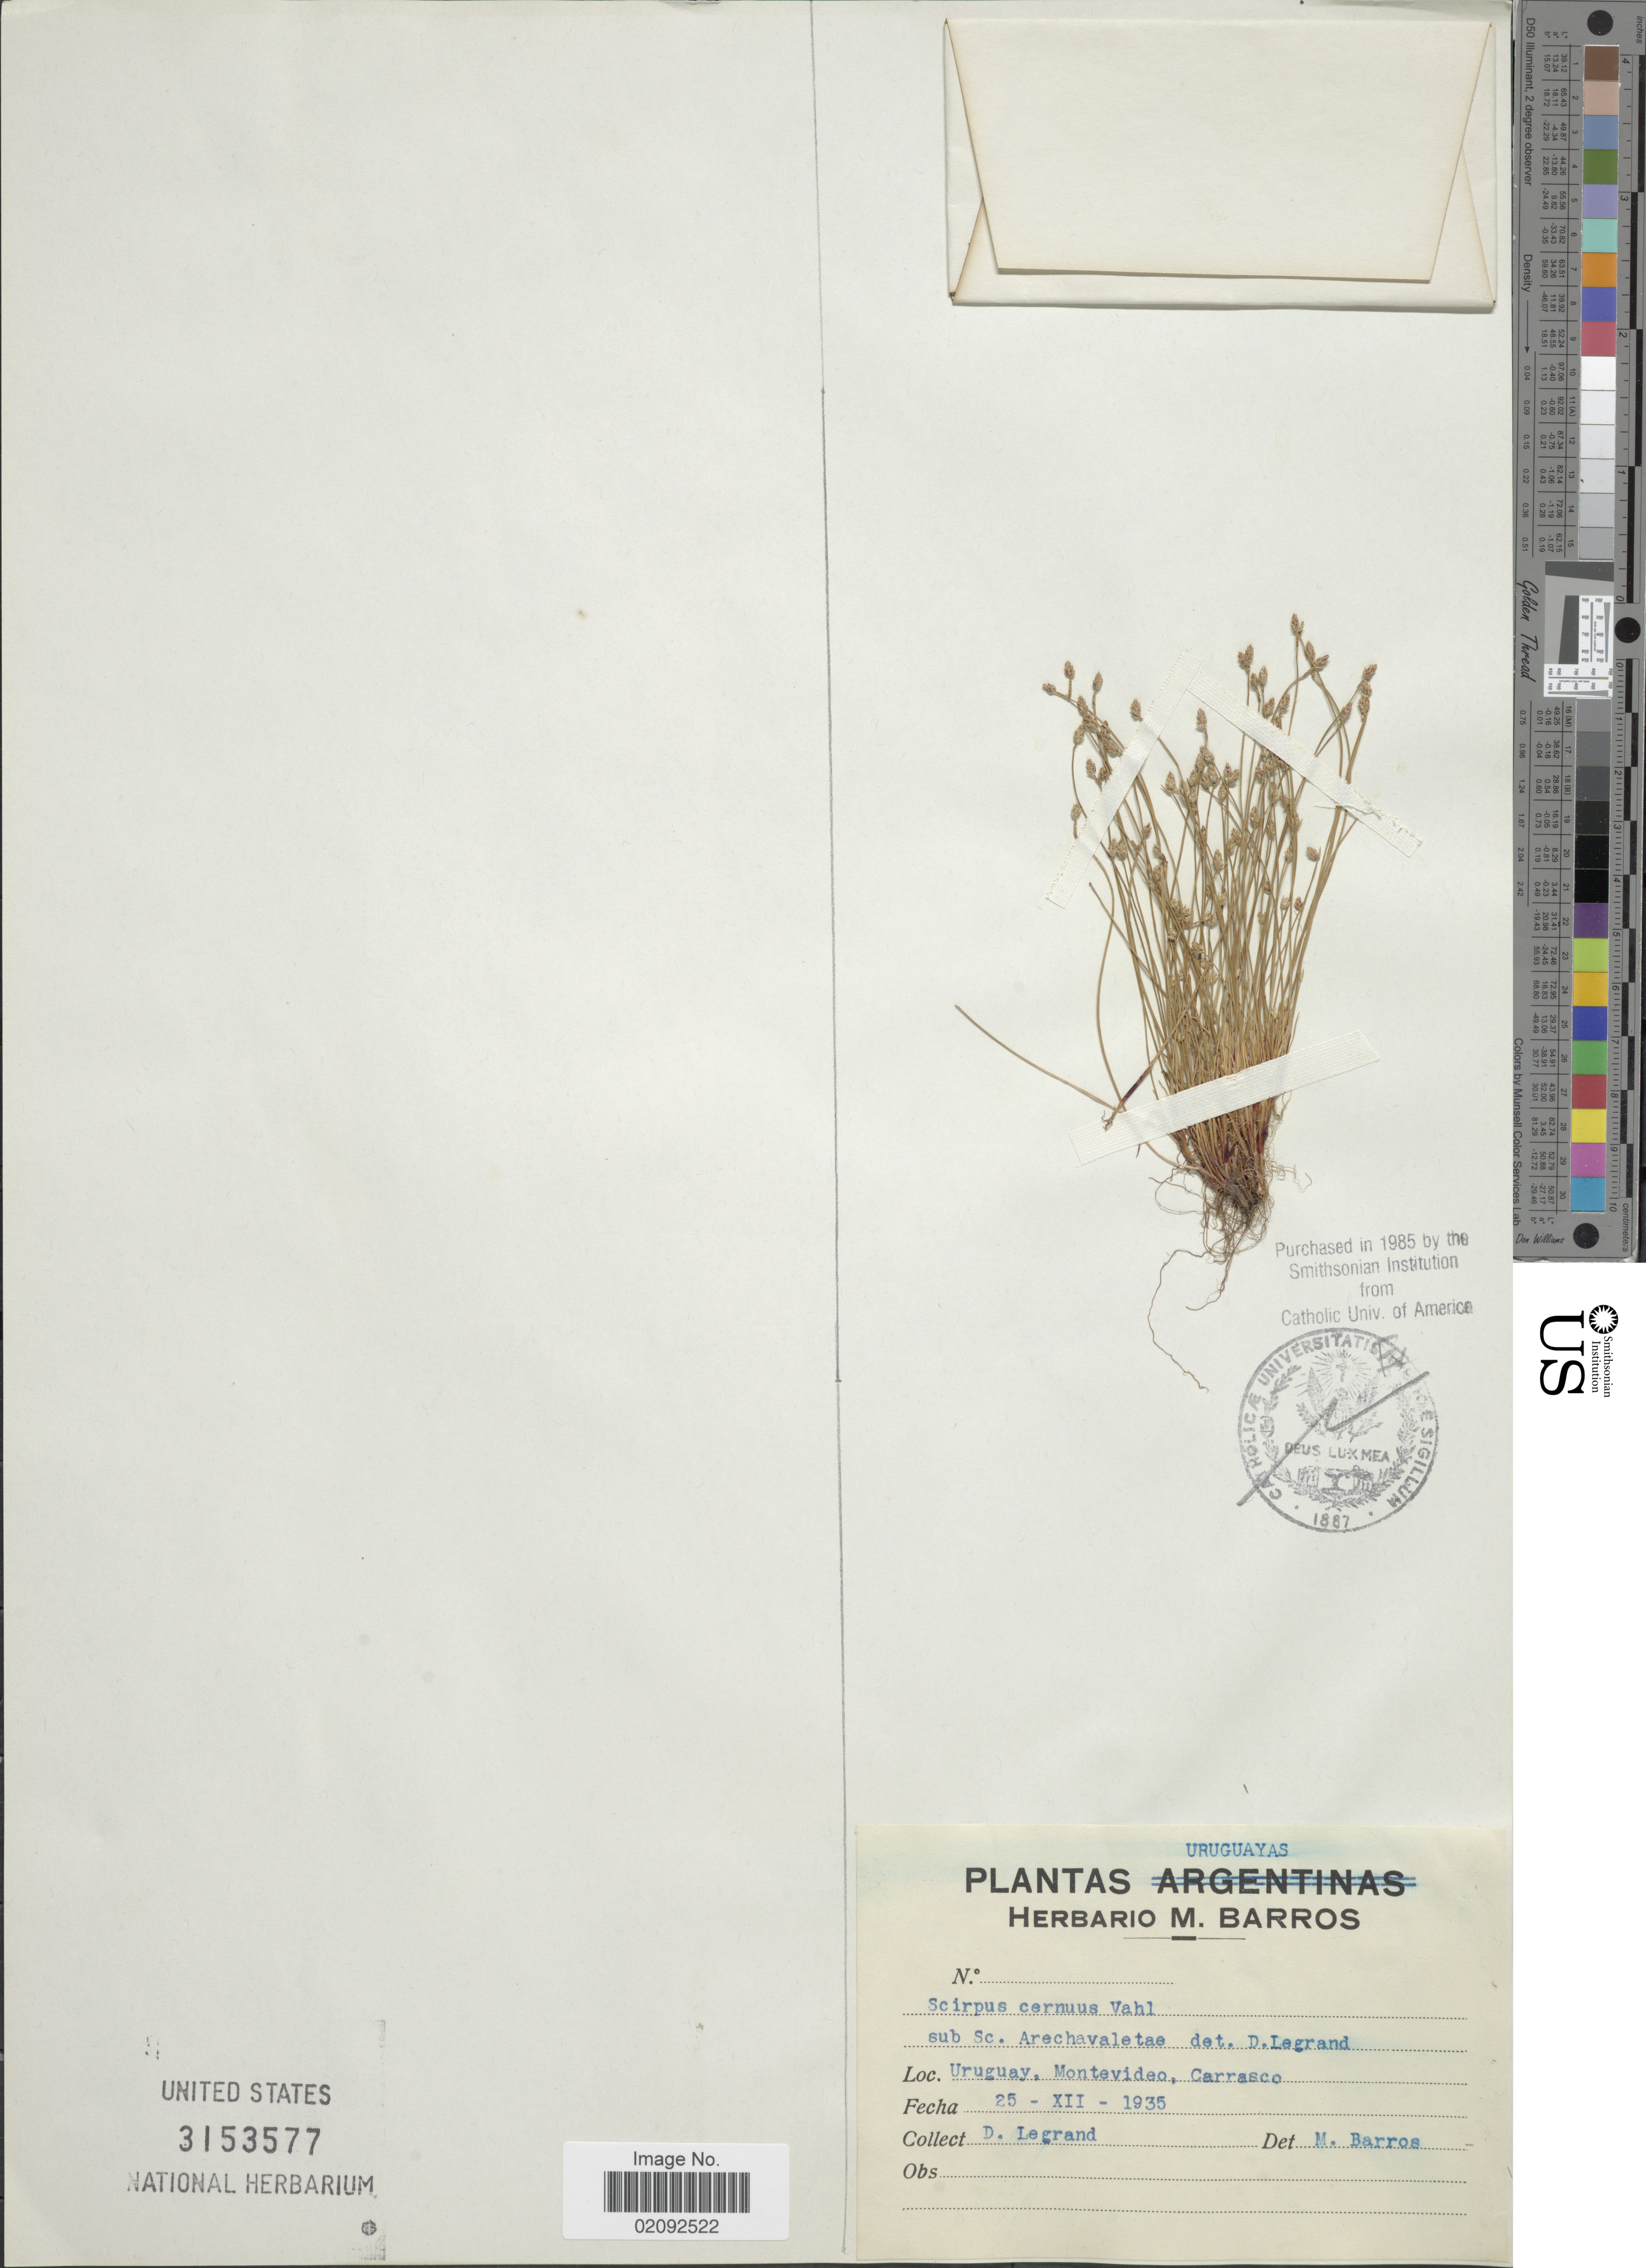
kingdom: Plantae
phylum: Tracheophyta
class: Liliopsida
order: Poales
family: Cyperaceae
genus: Isolepis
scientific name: Isolepis cernua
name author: (Vahl) Roem. & Schult.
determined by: Strong, Mark T., (BOT), Smithsonian Institution - National Museum of Natural History (UNITED STATES)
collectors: D. Legrand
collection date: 1935-12-25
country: Uruguay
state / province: Montevideo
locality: Carrasco.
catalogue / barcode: US 3153577